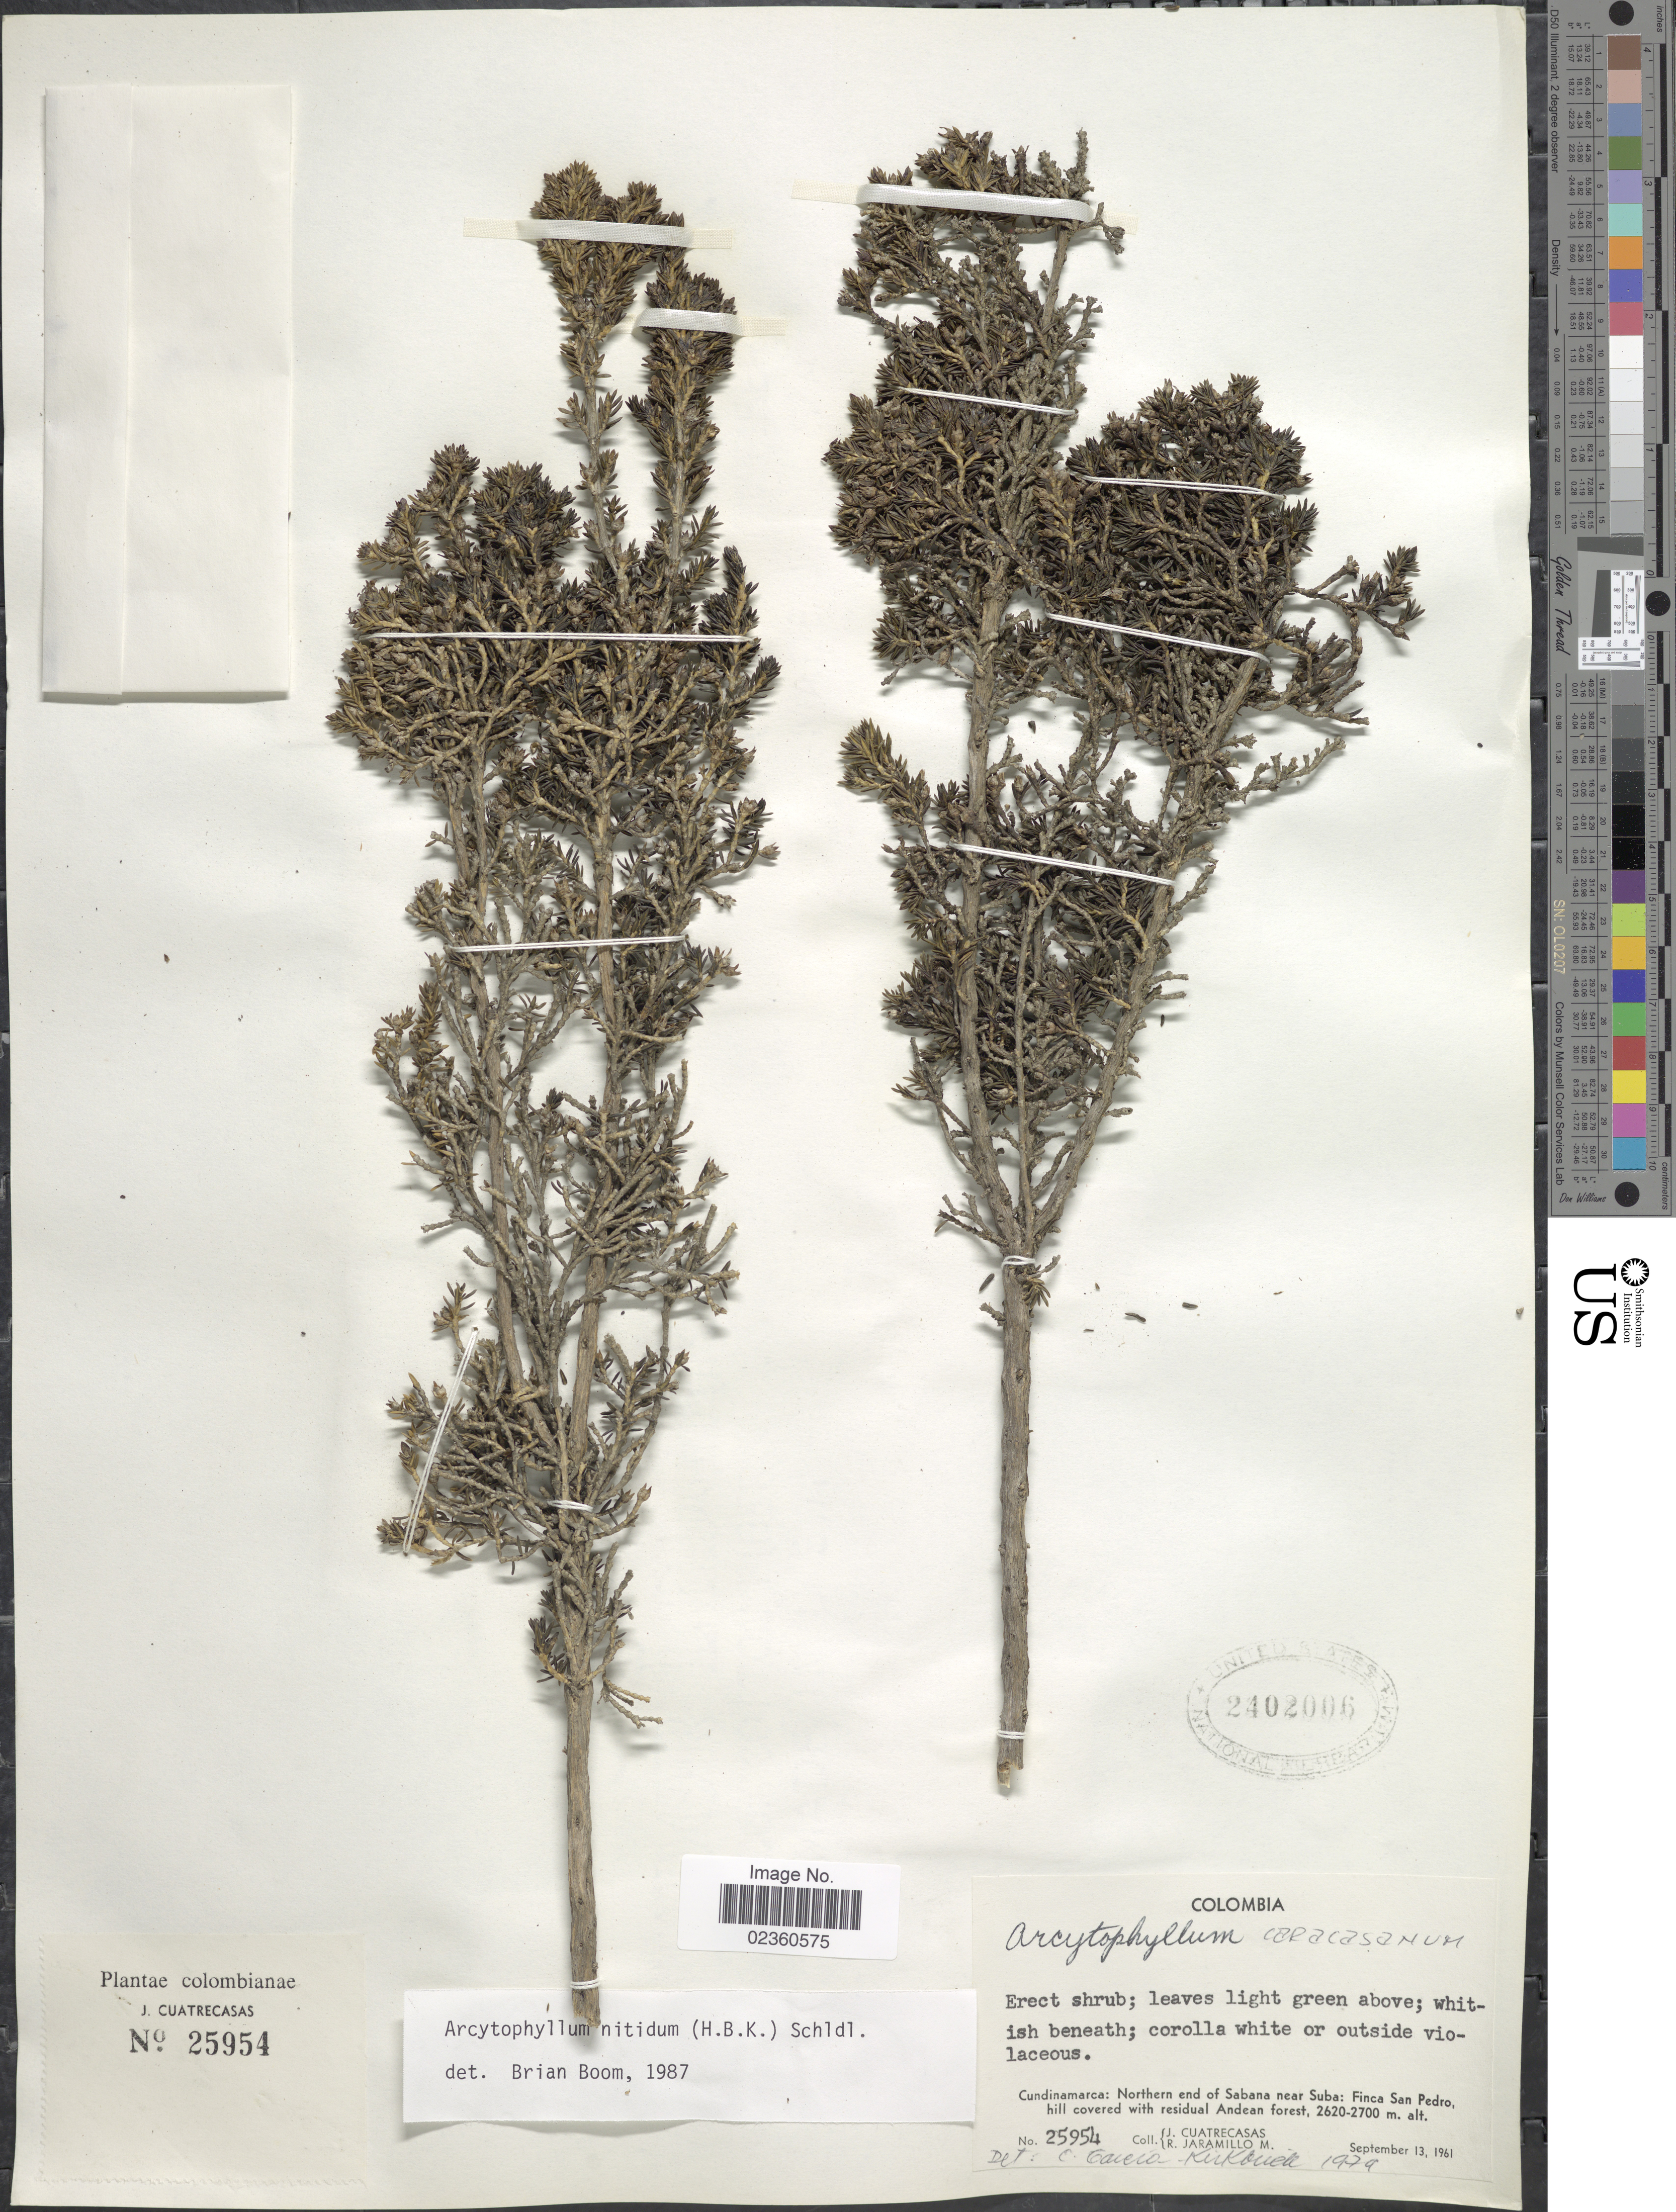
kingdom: Plantae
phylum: Tracheophyta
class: Magnoliopsida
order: Gentianales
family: Rubiaceae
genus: Arcytophyllum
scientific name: Arcytophyllum nitidum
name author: (Kunth) Schltdl.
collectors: J. Cuatrecasas & R. Jaramillo M.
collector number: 25954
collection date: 1961-09-13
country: Colombia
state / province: Cundinamarca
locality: Northern end of Sabana near Suba: Finca San Pedro, hill covered with residual Andean forest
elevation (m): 2620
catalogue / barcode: US 2402006